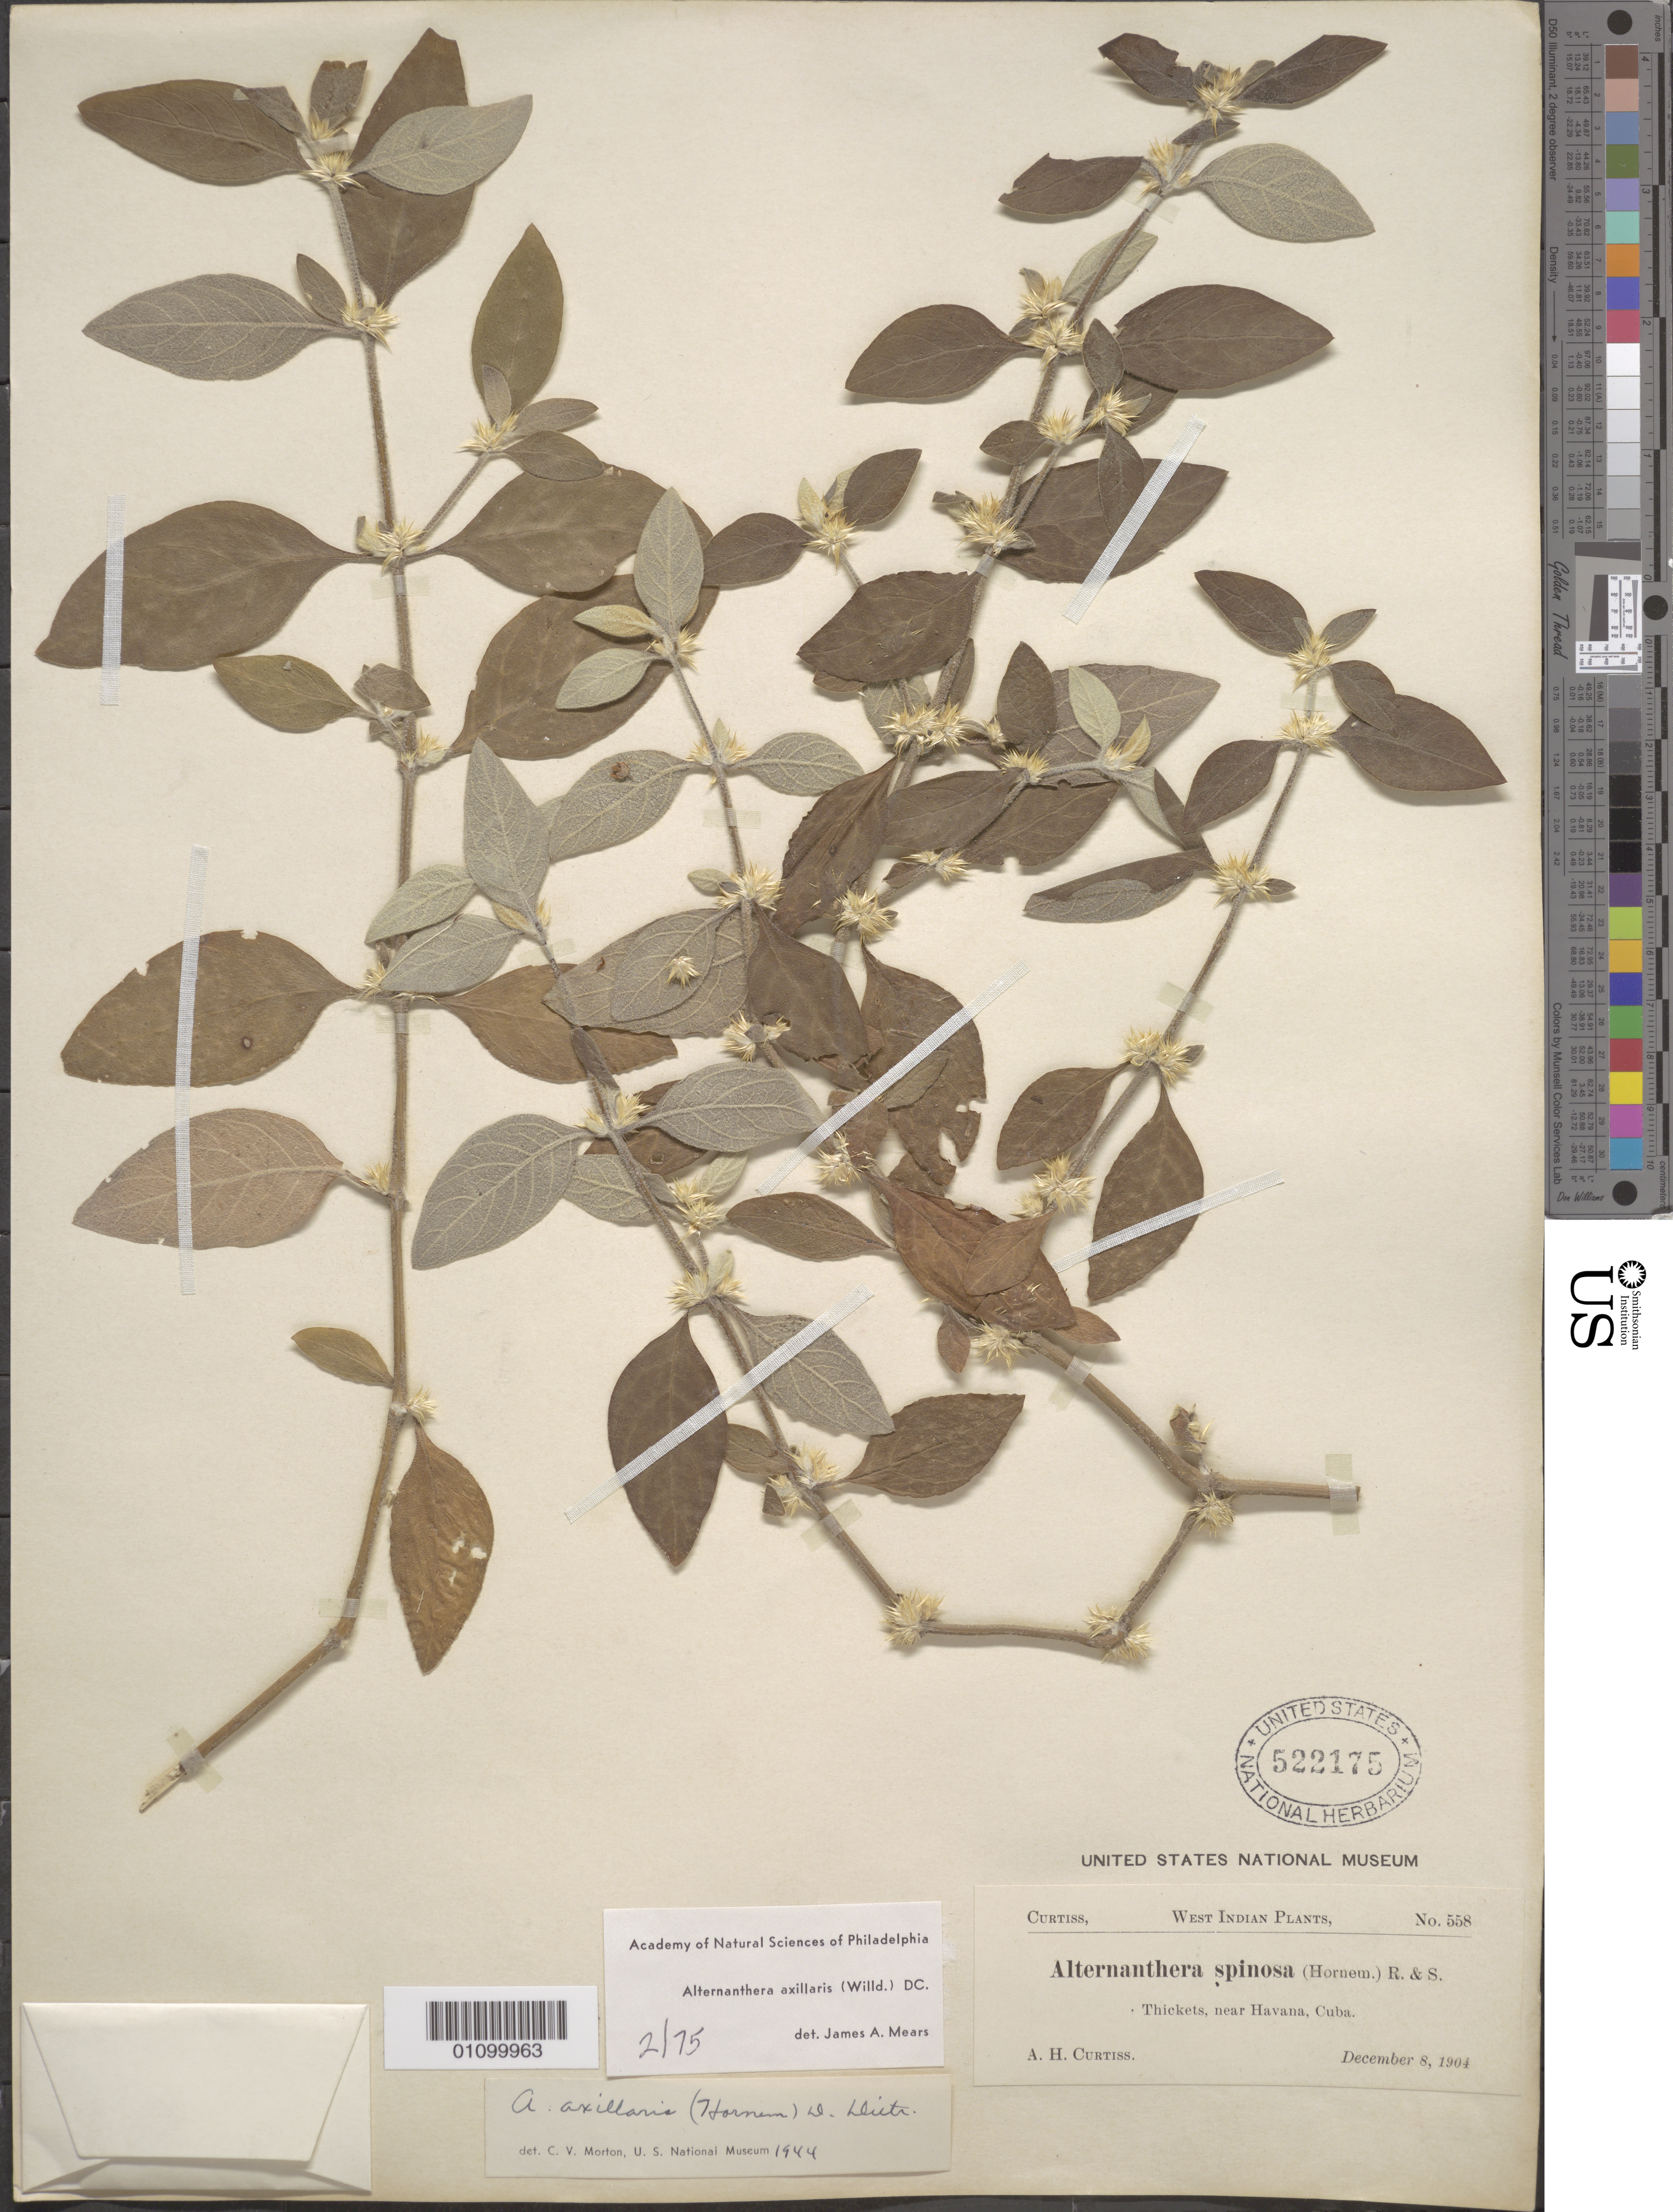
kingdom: Plantae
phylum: Tracheophyta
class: Magnoliopsida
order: Caryophyllales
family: Amaranthaceae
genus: Alternanthera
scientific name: Alternanthera axillaris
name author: (Hornem. ex Willd.) D. Dietr.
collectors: A. H. Curtiss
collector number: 558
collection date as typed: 08 Dec 1904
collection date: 1904-12-08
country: Cuba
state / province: La Habana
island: Cuba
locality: Thickest near Havana, Cuba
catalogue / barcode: US 522175